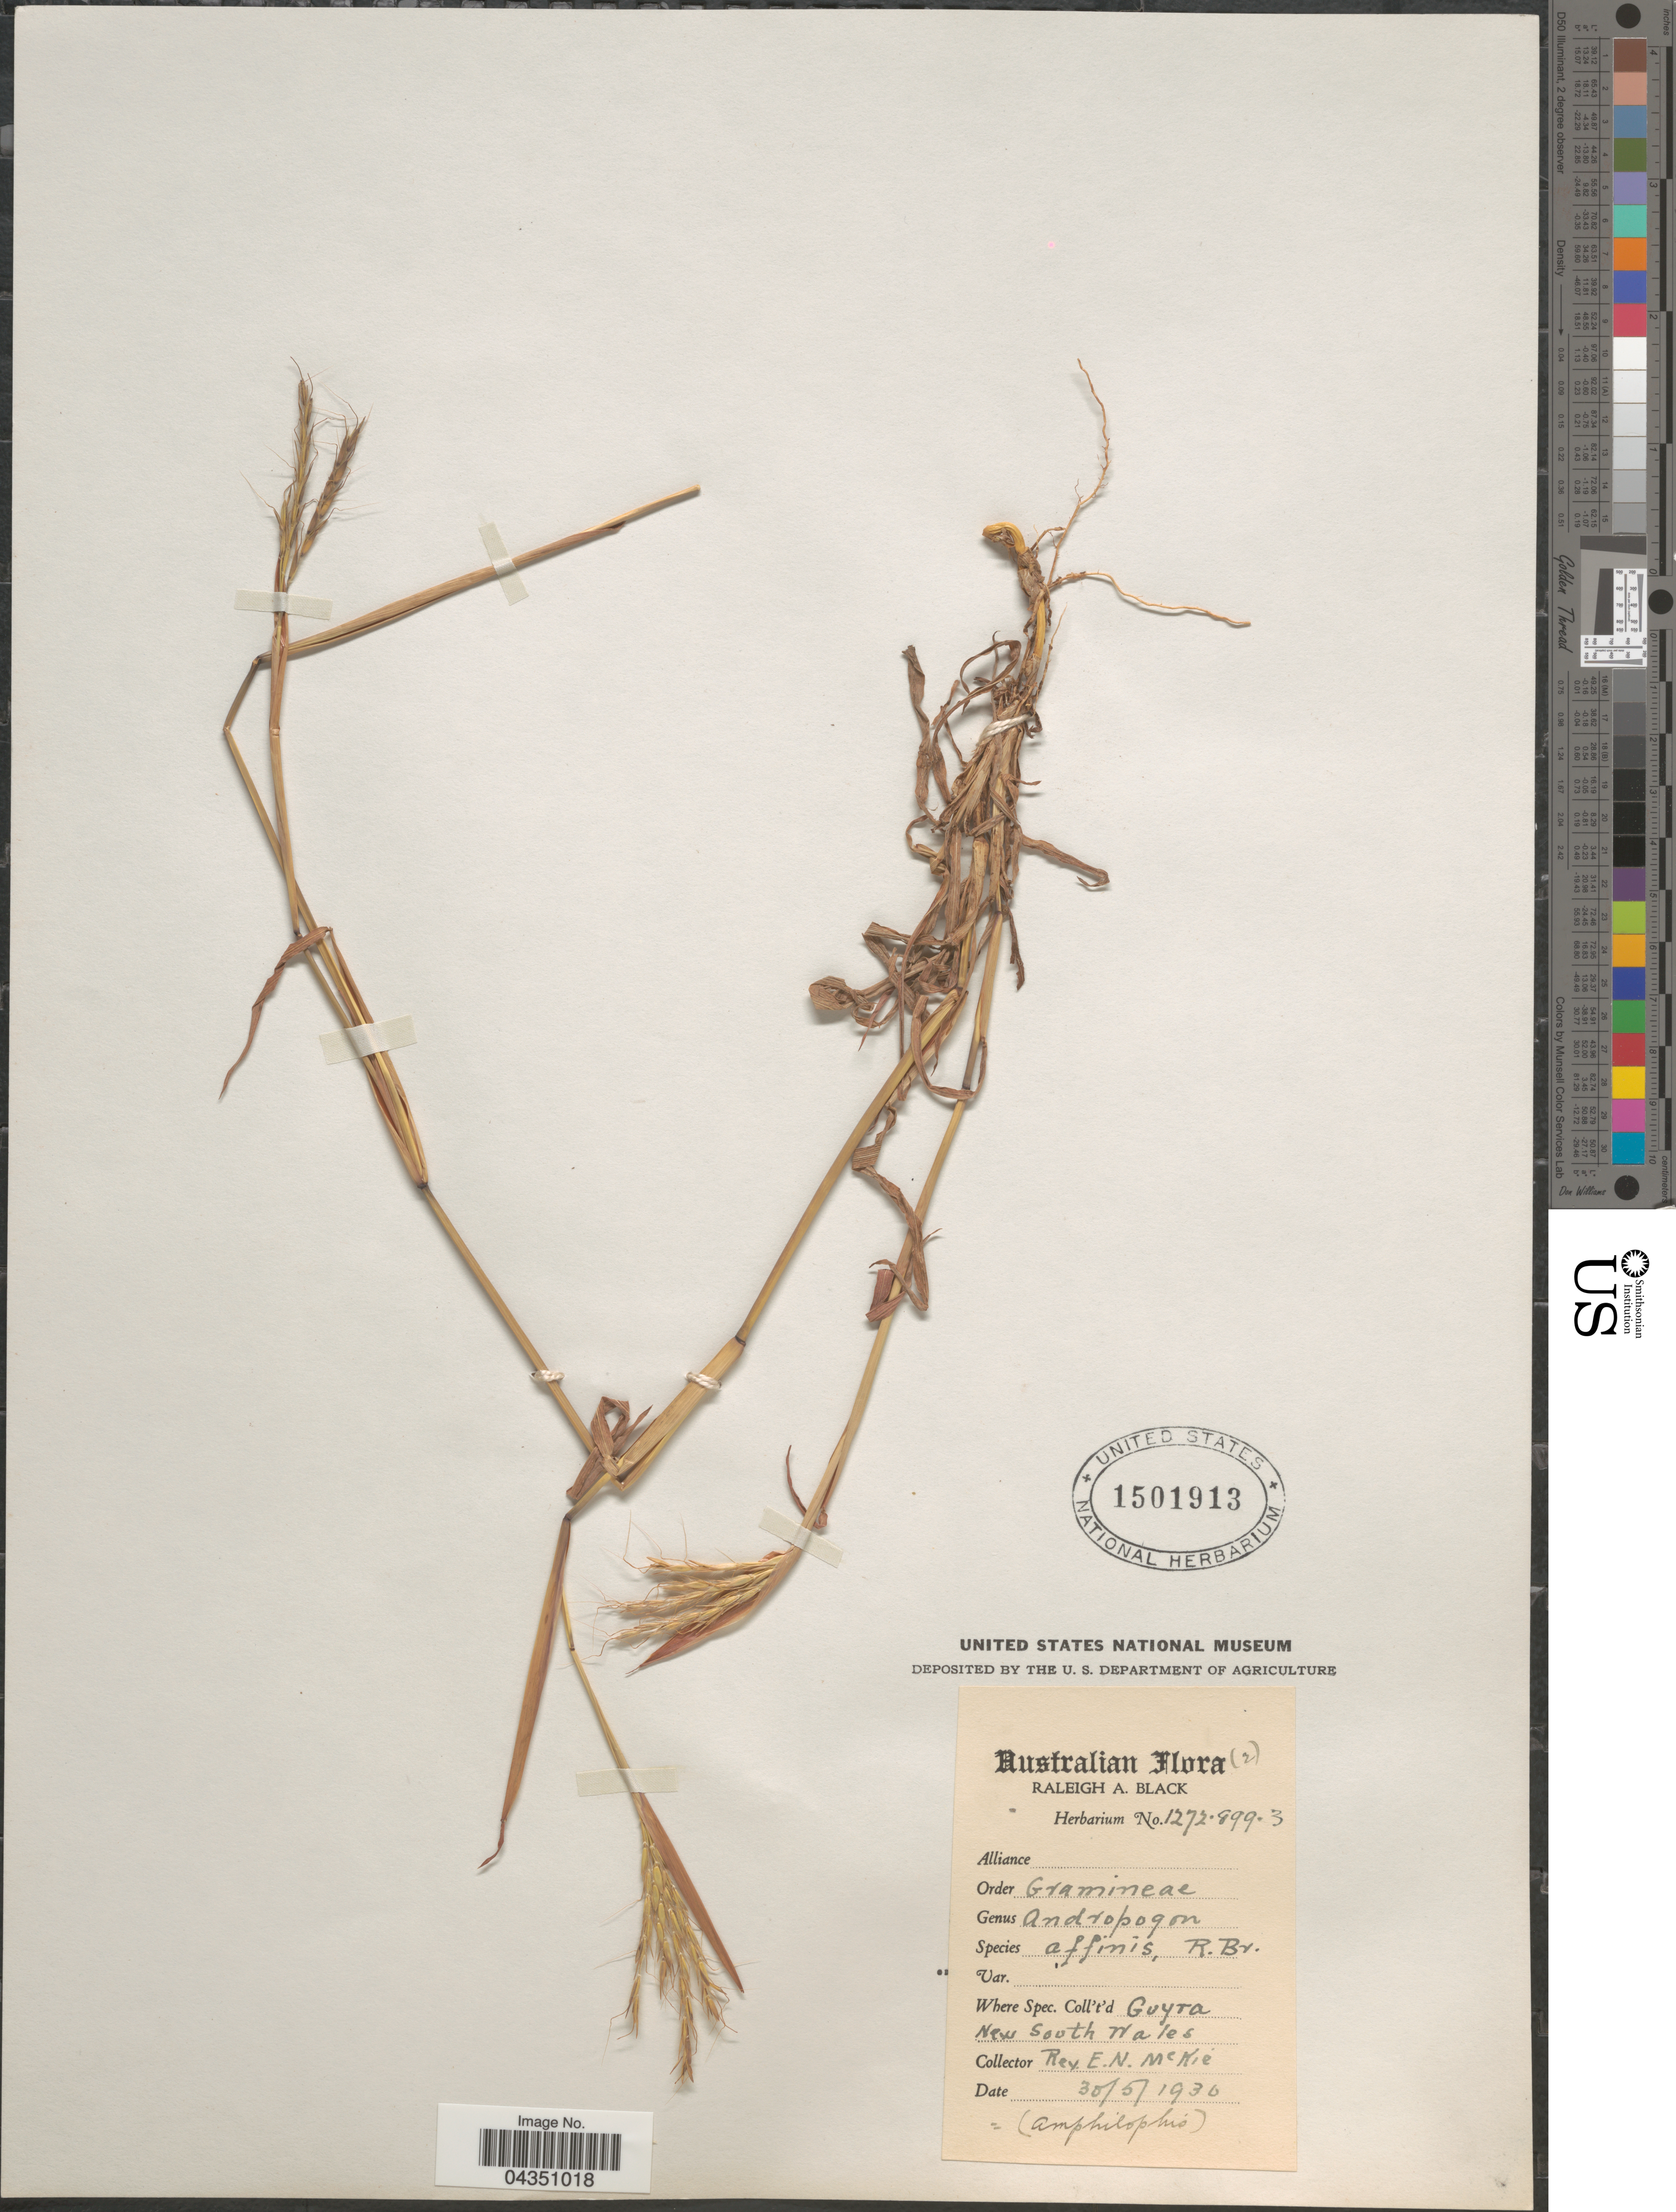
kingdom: Plantae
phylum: Tracheophyta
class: Liliopsida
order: Poales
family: Poaceae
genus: Dichanthium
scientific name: Dichanthium affine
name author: (R. Br.) A. Camus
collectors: E. Mckee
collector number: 1272.899.3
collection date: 1930-05-30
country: Australia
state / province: New South Wales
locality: Guyra.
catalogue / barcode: US 1501913